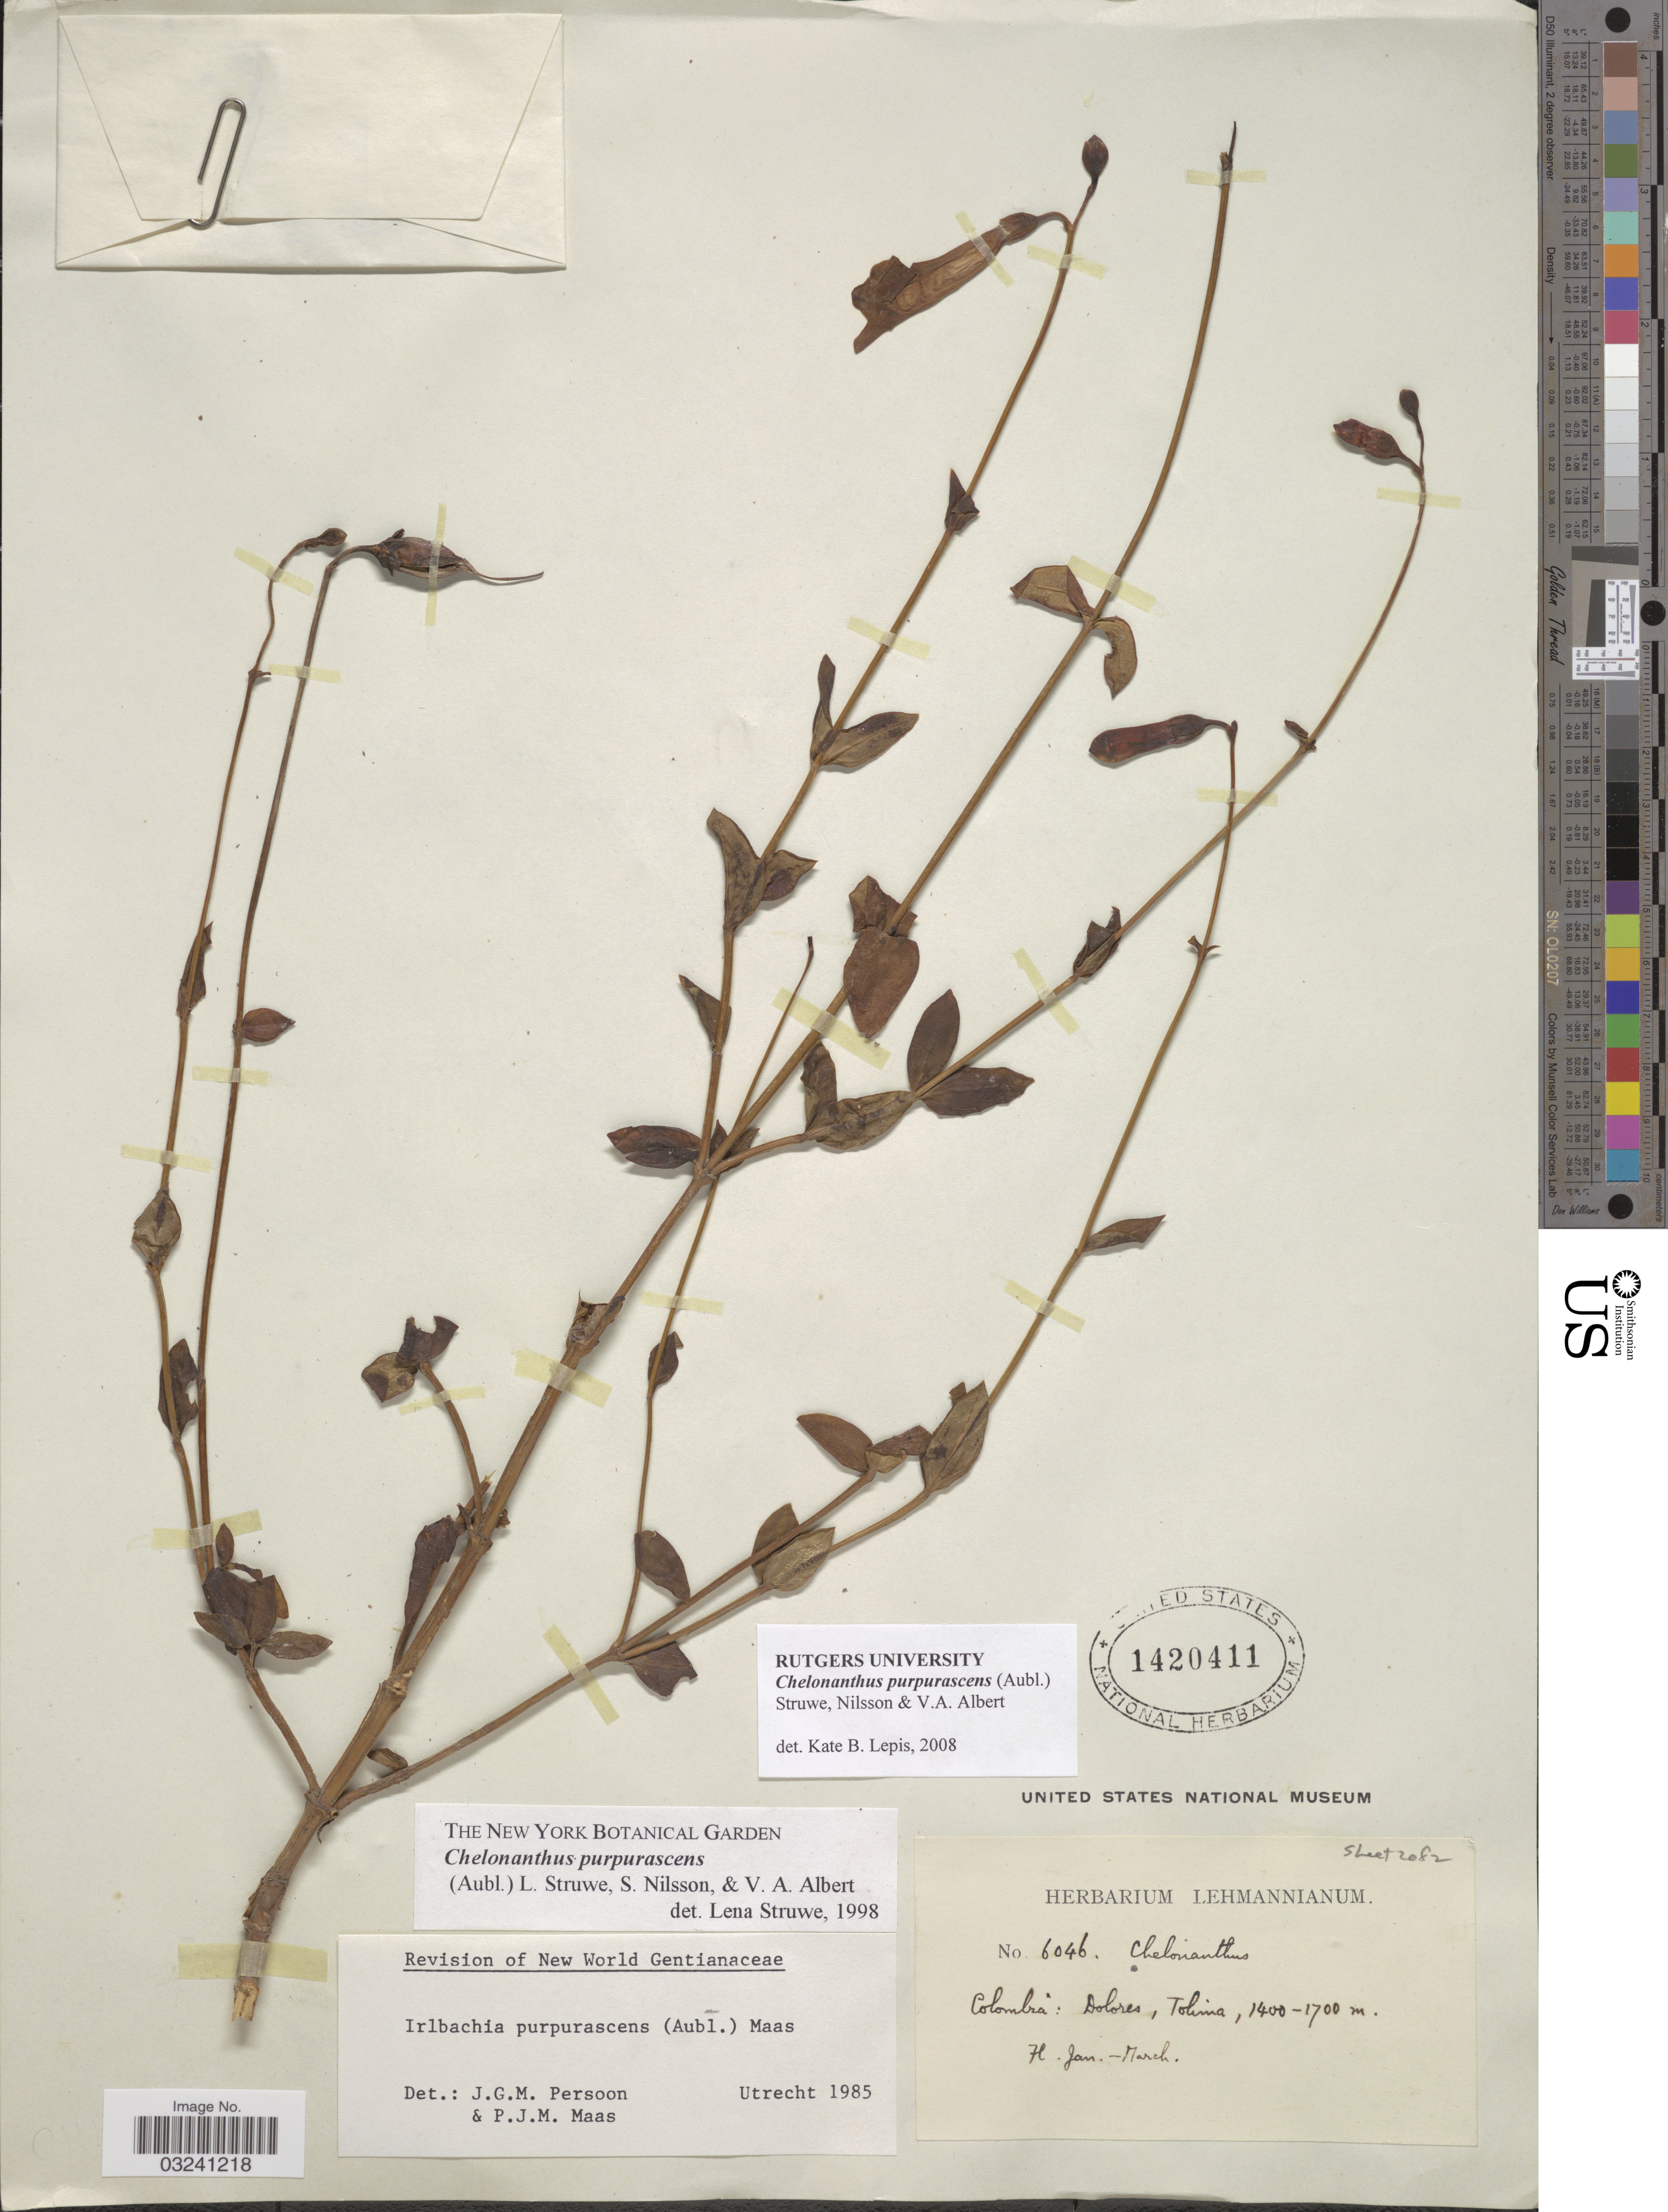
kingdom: Plantae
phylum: Tracheophyta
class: Magnoliopsida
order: Gentianales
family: Gentianaceae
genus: Chelonanthus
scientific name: Chelonanthus purpurascens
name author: (Aubl.) Struwe et al.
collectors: ex herb. Lehmann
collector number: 6046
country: Colombia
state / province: Tolima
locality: Dolores.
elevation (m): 1400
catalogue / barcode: US 1420411